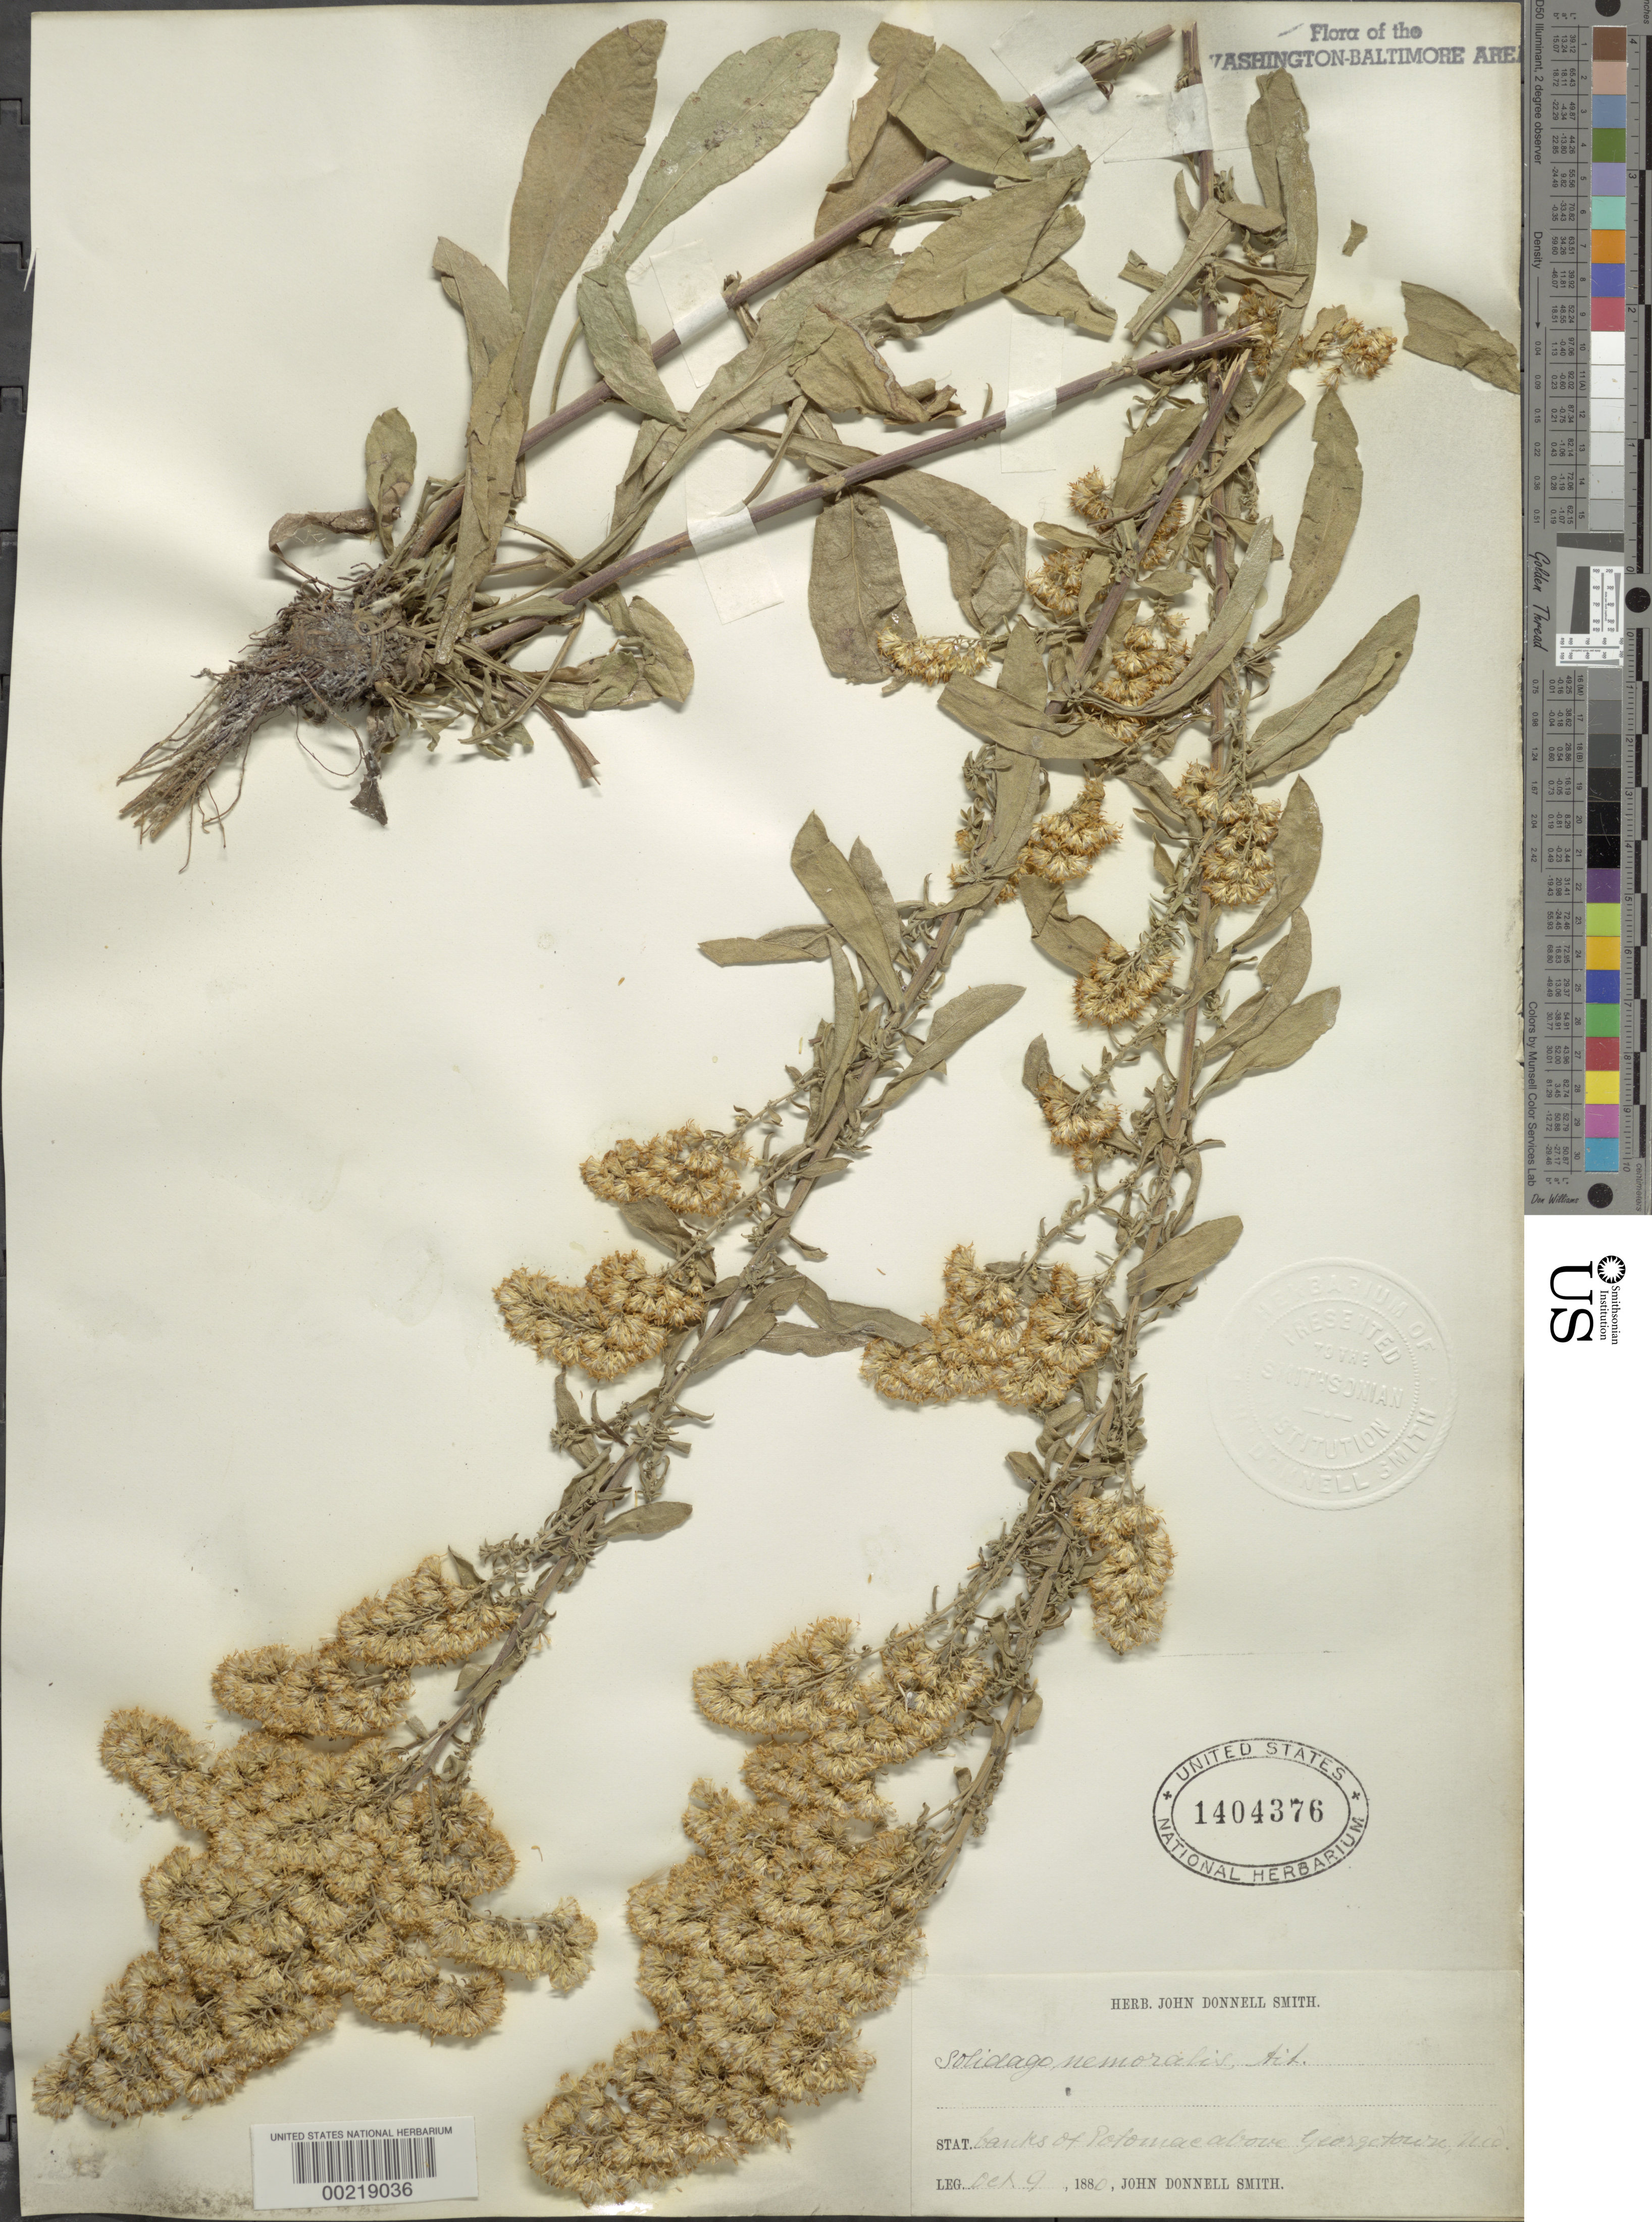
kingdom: Plantae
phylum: Tracheophyta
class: Magnoliopsida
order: Asterales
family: Asteraceae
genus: Solidago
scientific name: Solidago nemoralis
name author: Aiton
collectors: J. Donnell Smith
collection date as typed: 09 Oct 1880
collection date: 1880-10-09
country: United States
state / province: Maryland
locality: Potomac above Georgetown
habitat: Bank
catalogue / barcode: US 1404376